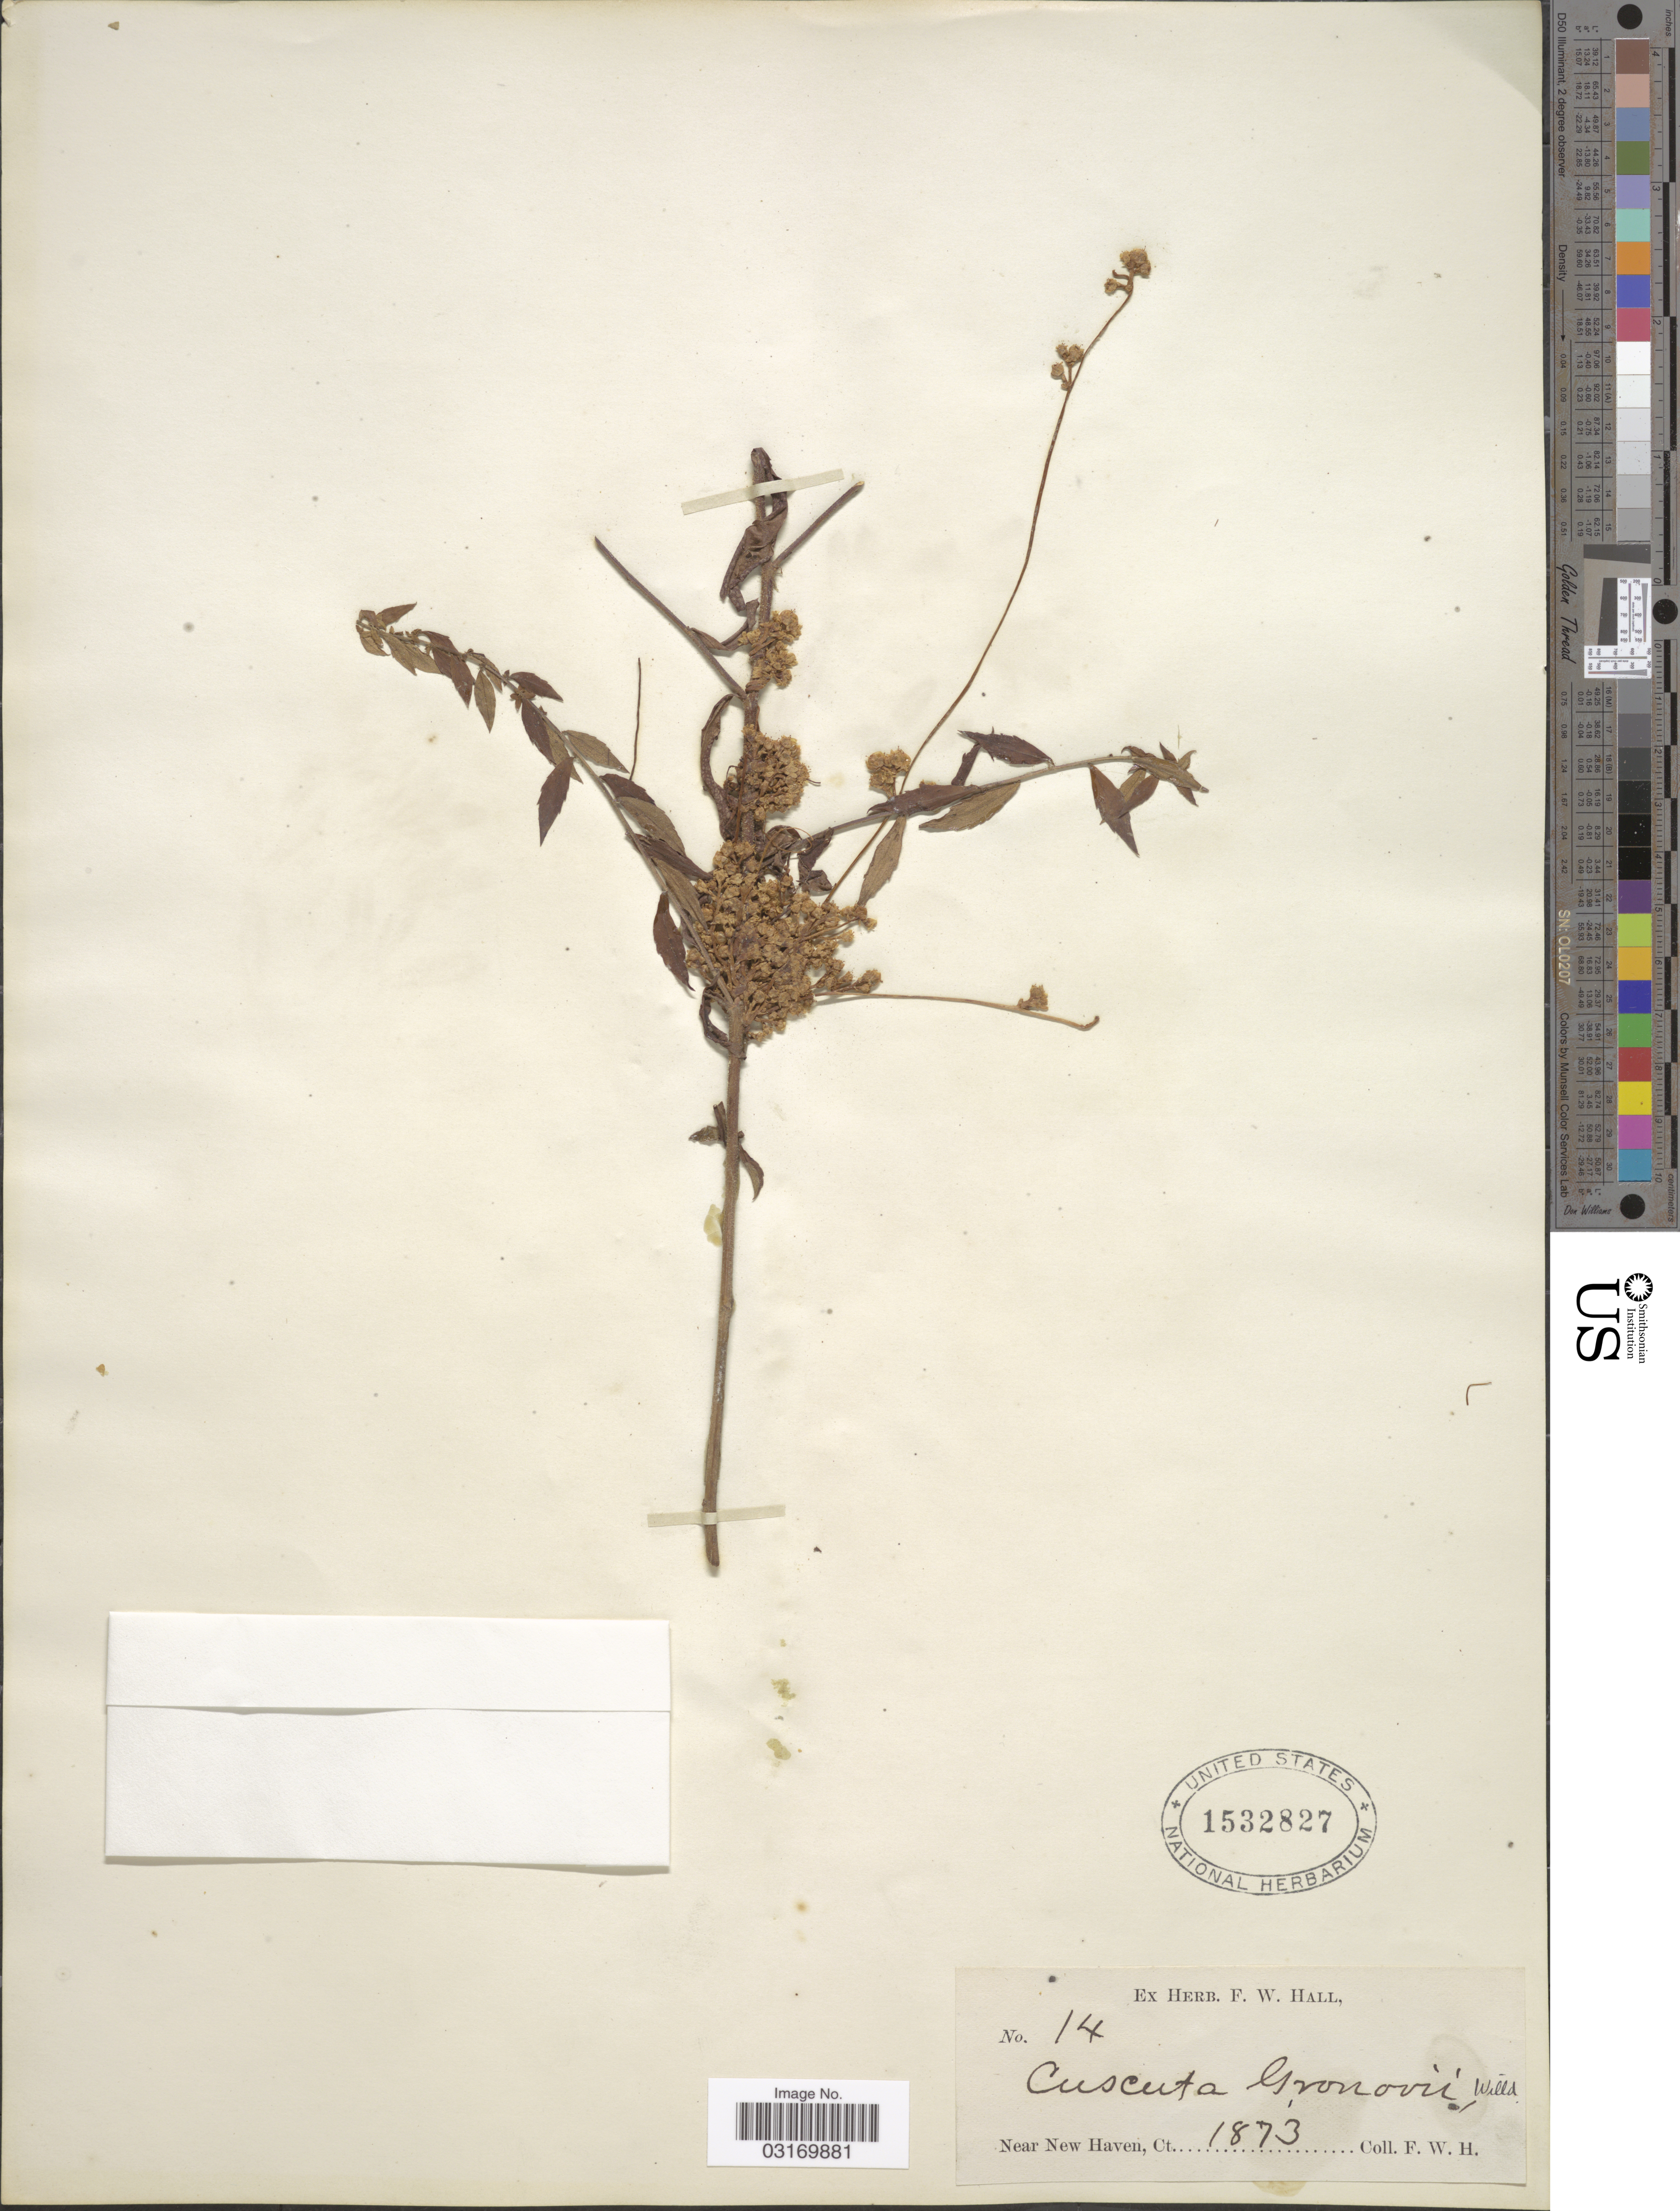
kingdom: Plantae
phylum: Tracheophyta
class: Magnoliopsida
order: Solanales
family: Convolvulaceae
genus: Cuscuta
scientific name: Cuscuta gronovii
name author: Willd. ex Schult.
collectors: F. Hall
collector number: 14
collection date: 1873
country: United States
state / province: Connecticut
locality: Near New Haven.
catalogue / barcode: US 1532827